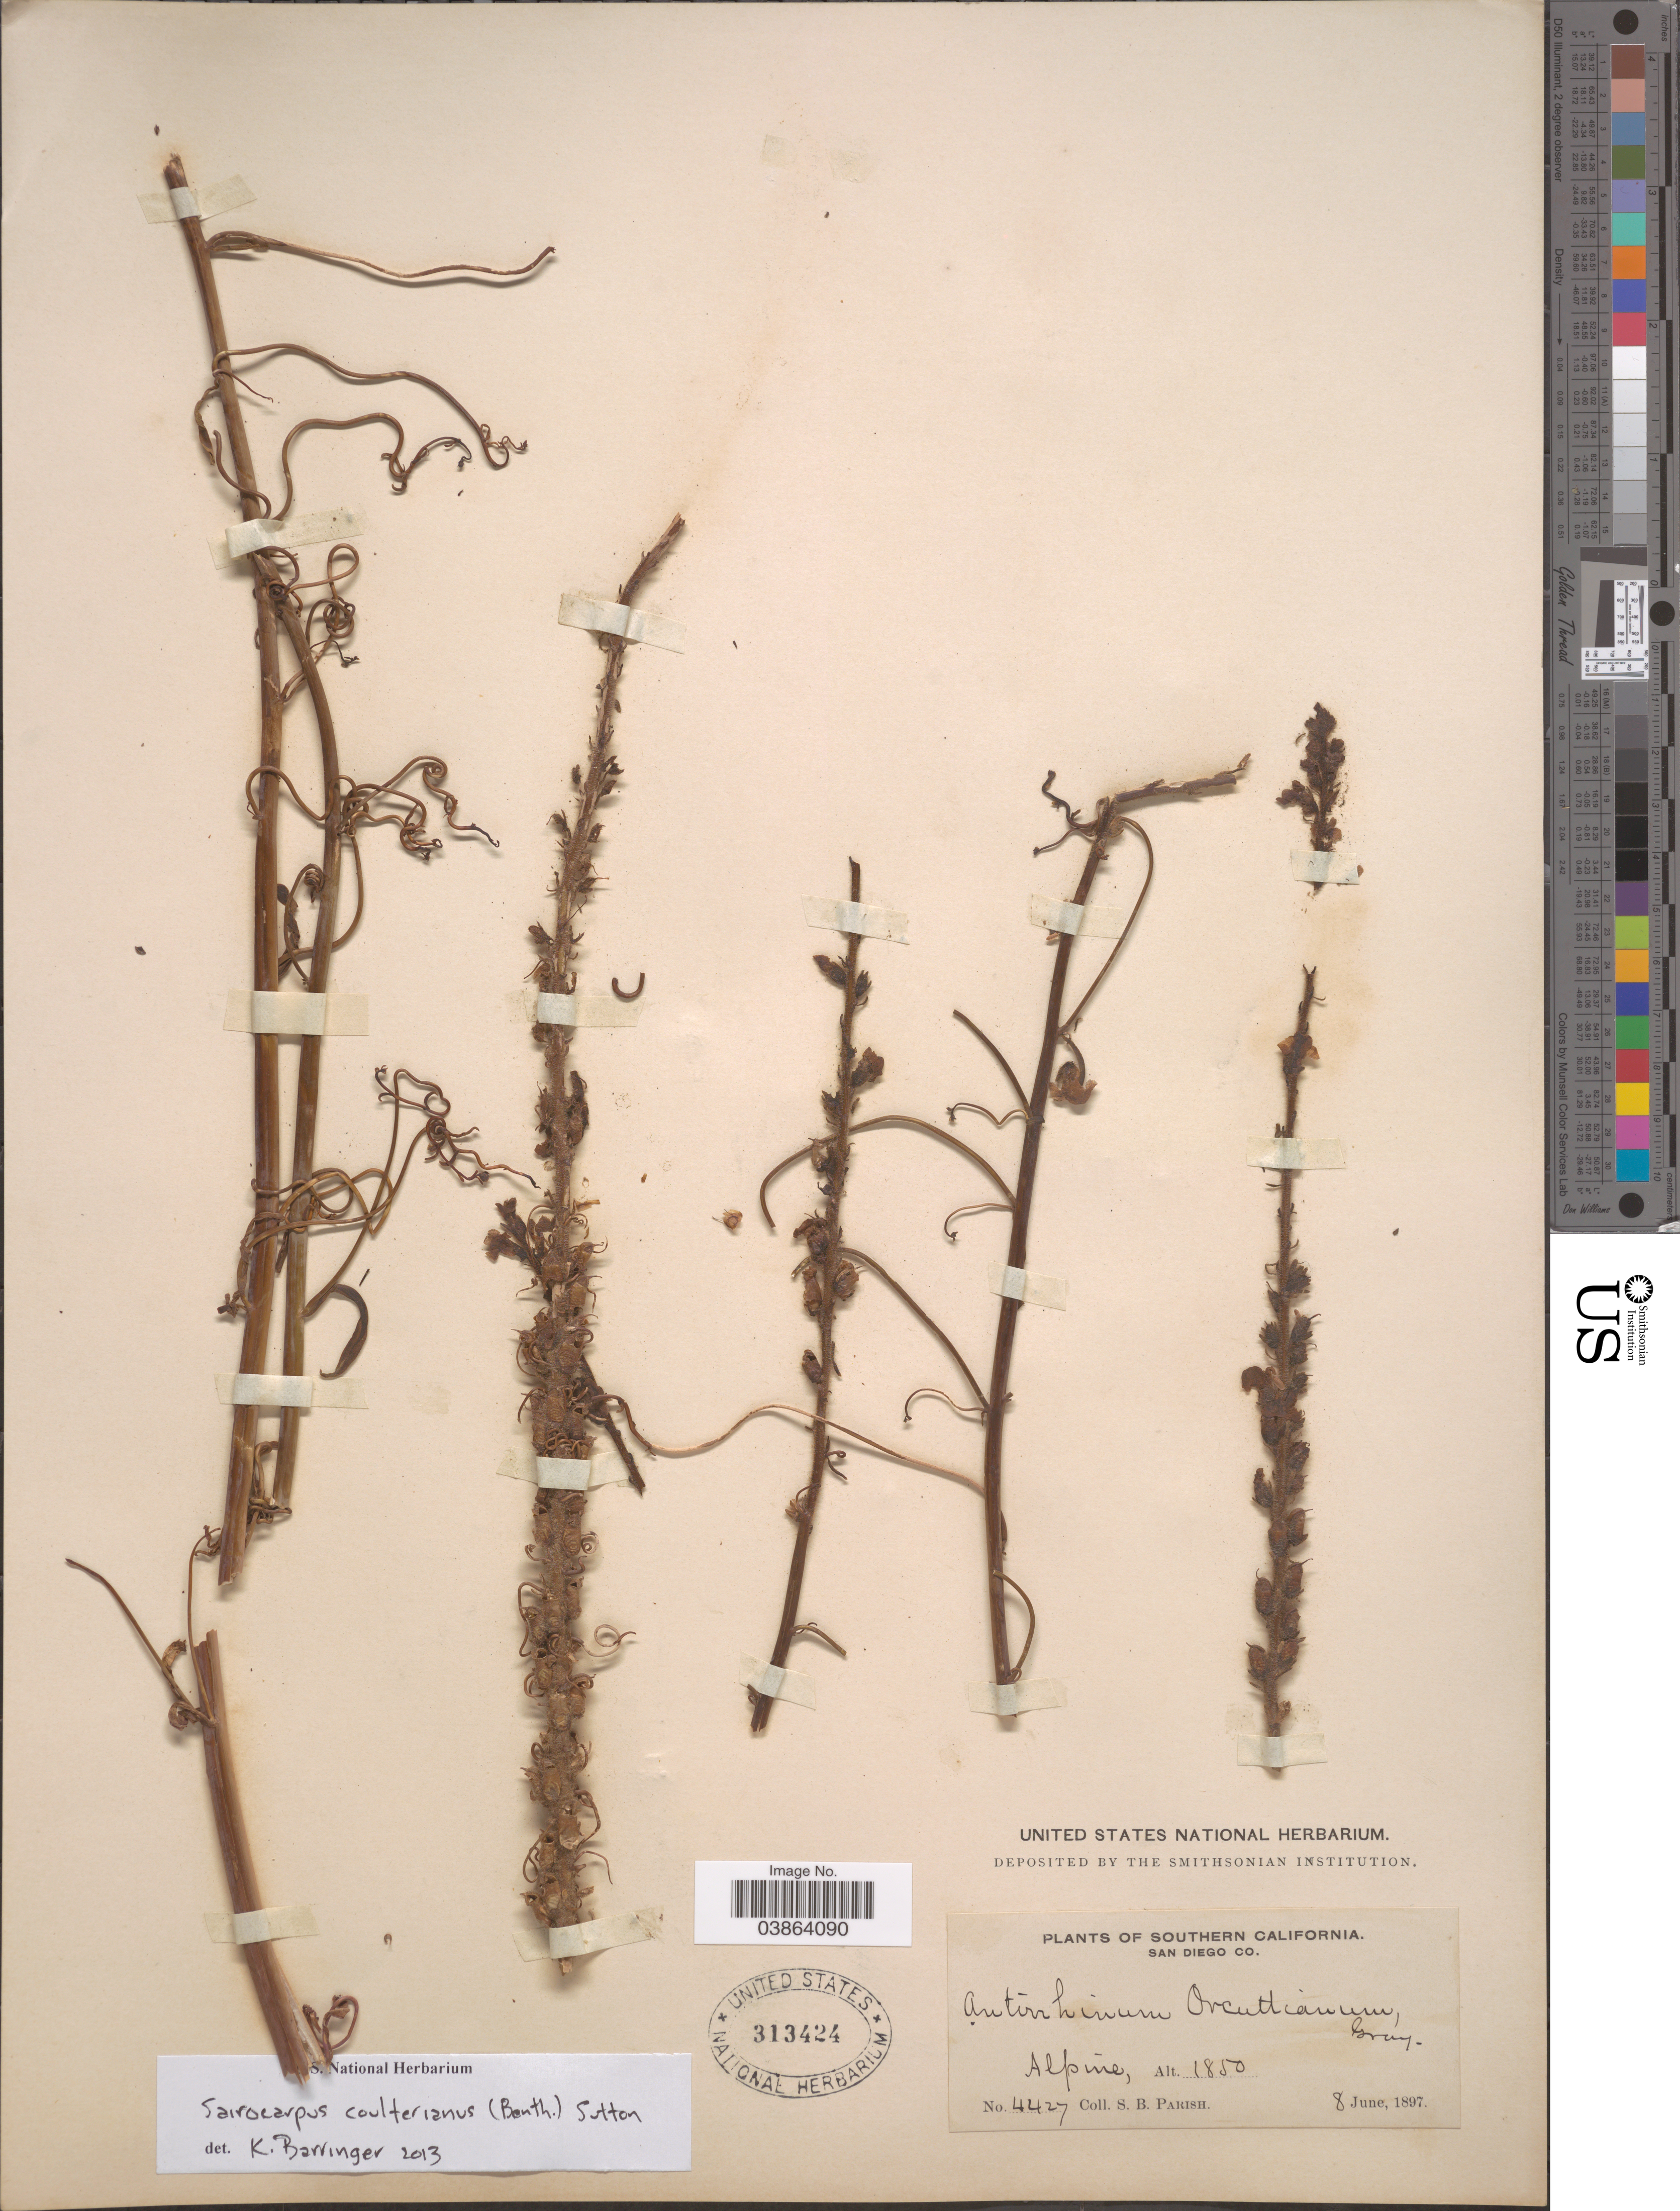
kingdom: Plantae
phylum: Tracheophyta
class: Magnoliopsida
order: Lamiales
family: Plantaginaceae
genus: Sairocarpus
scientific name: Sairocarpus coulterianus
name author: (Benth.) D.A. Sutton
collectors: S. B. Parish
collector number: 4427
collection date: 1897-06-08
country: United States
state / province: California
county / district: San Diego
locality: Southern California. San Diego Co.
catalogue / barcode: US 313424